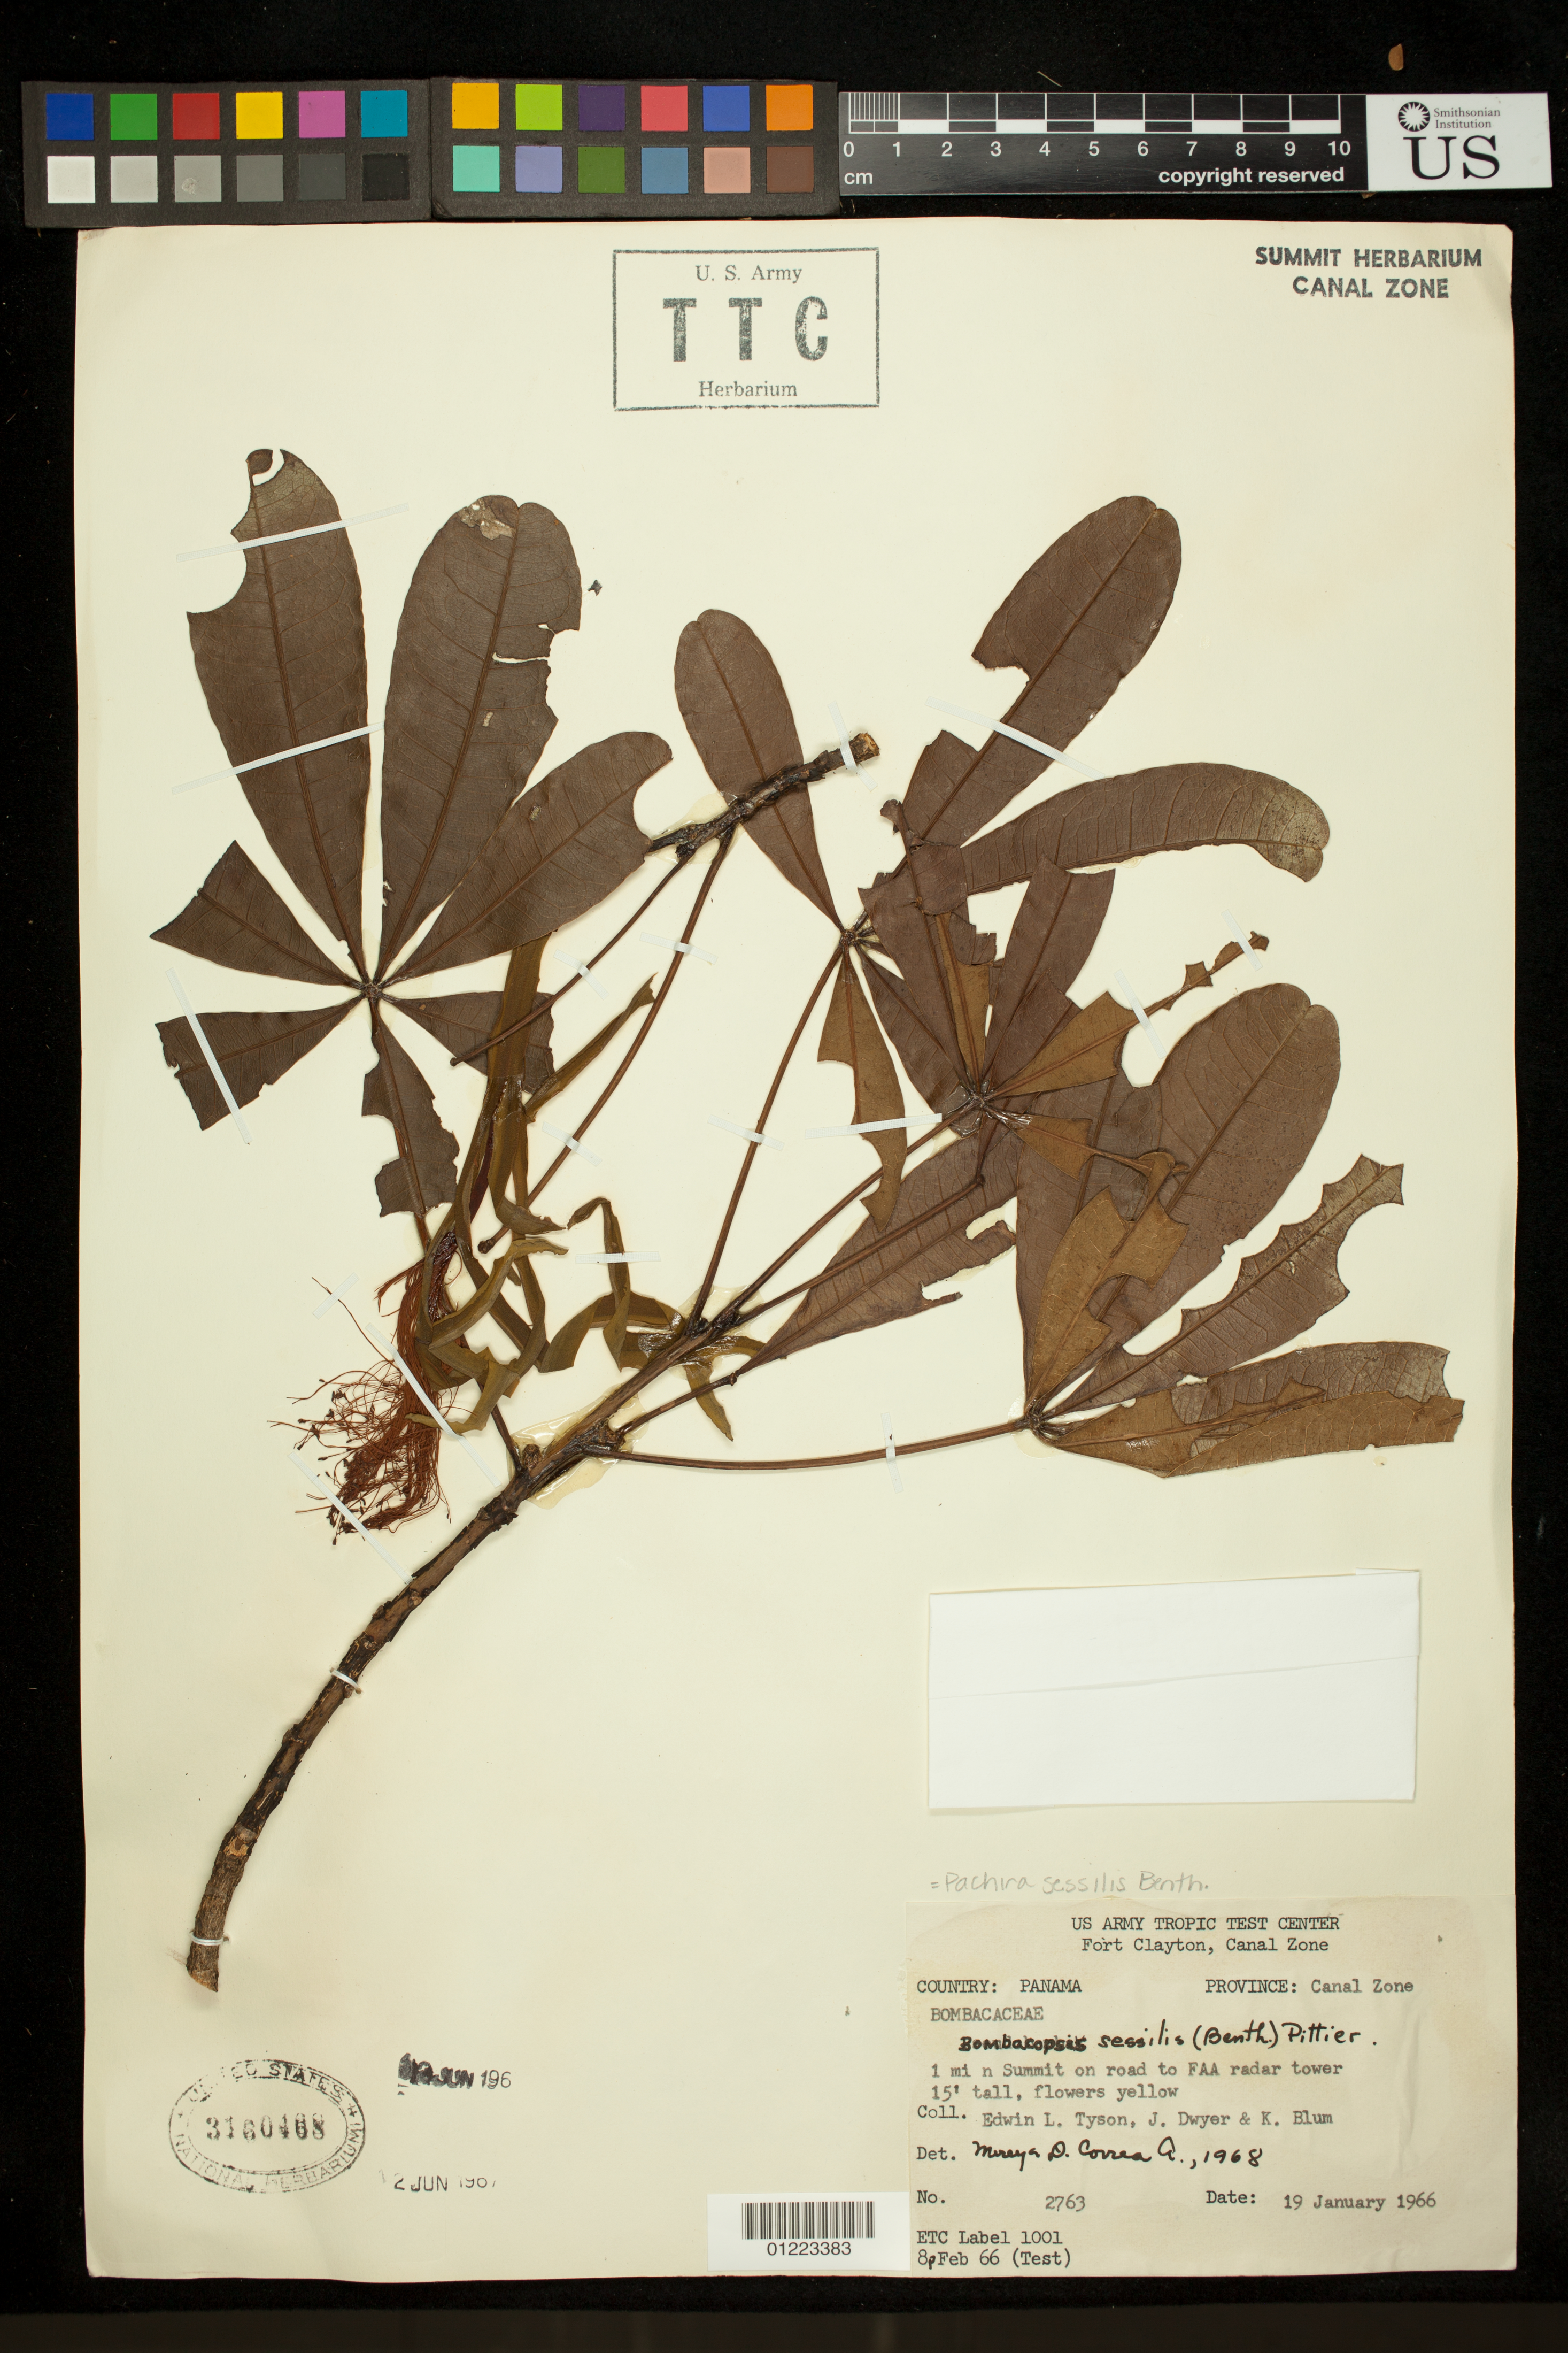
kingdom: Plantae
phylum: Tracheophyta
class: Magnoliopsida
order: Malvales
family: Malvaceae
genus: Pachira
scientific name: Pachira sessilis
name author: Benth.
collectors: E. L. Tyson, J. Dwyer & K. Blum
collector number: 2763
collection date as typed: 1/19/1966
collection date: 1966-01-19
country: Panama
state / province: Panamá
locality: Canal Zone. One mile n Summit on road to FAA radar tower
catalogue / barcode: US 3160468